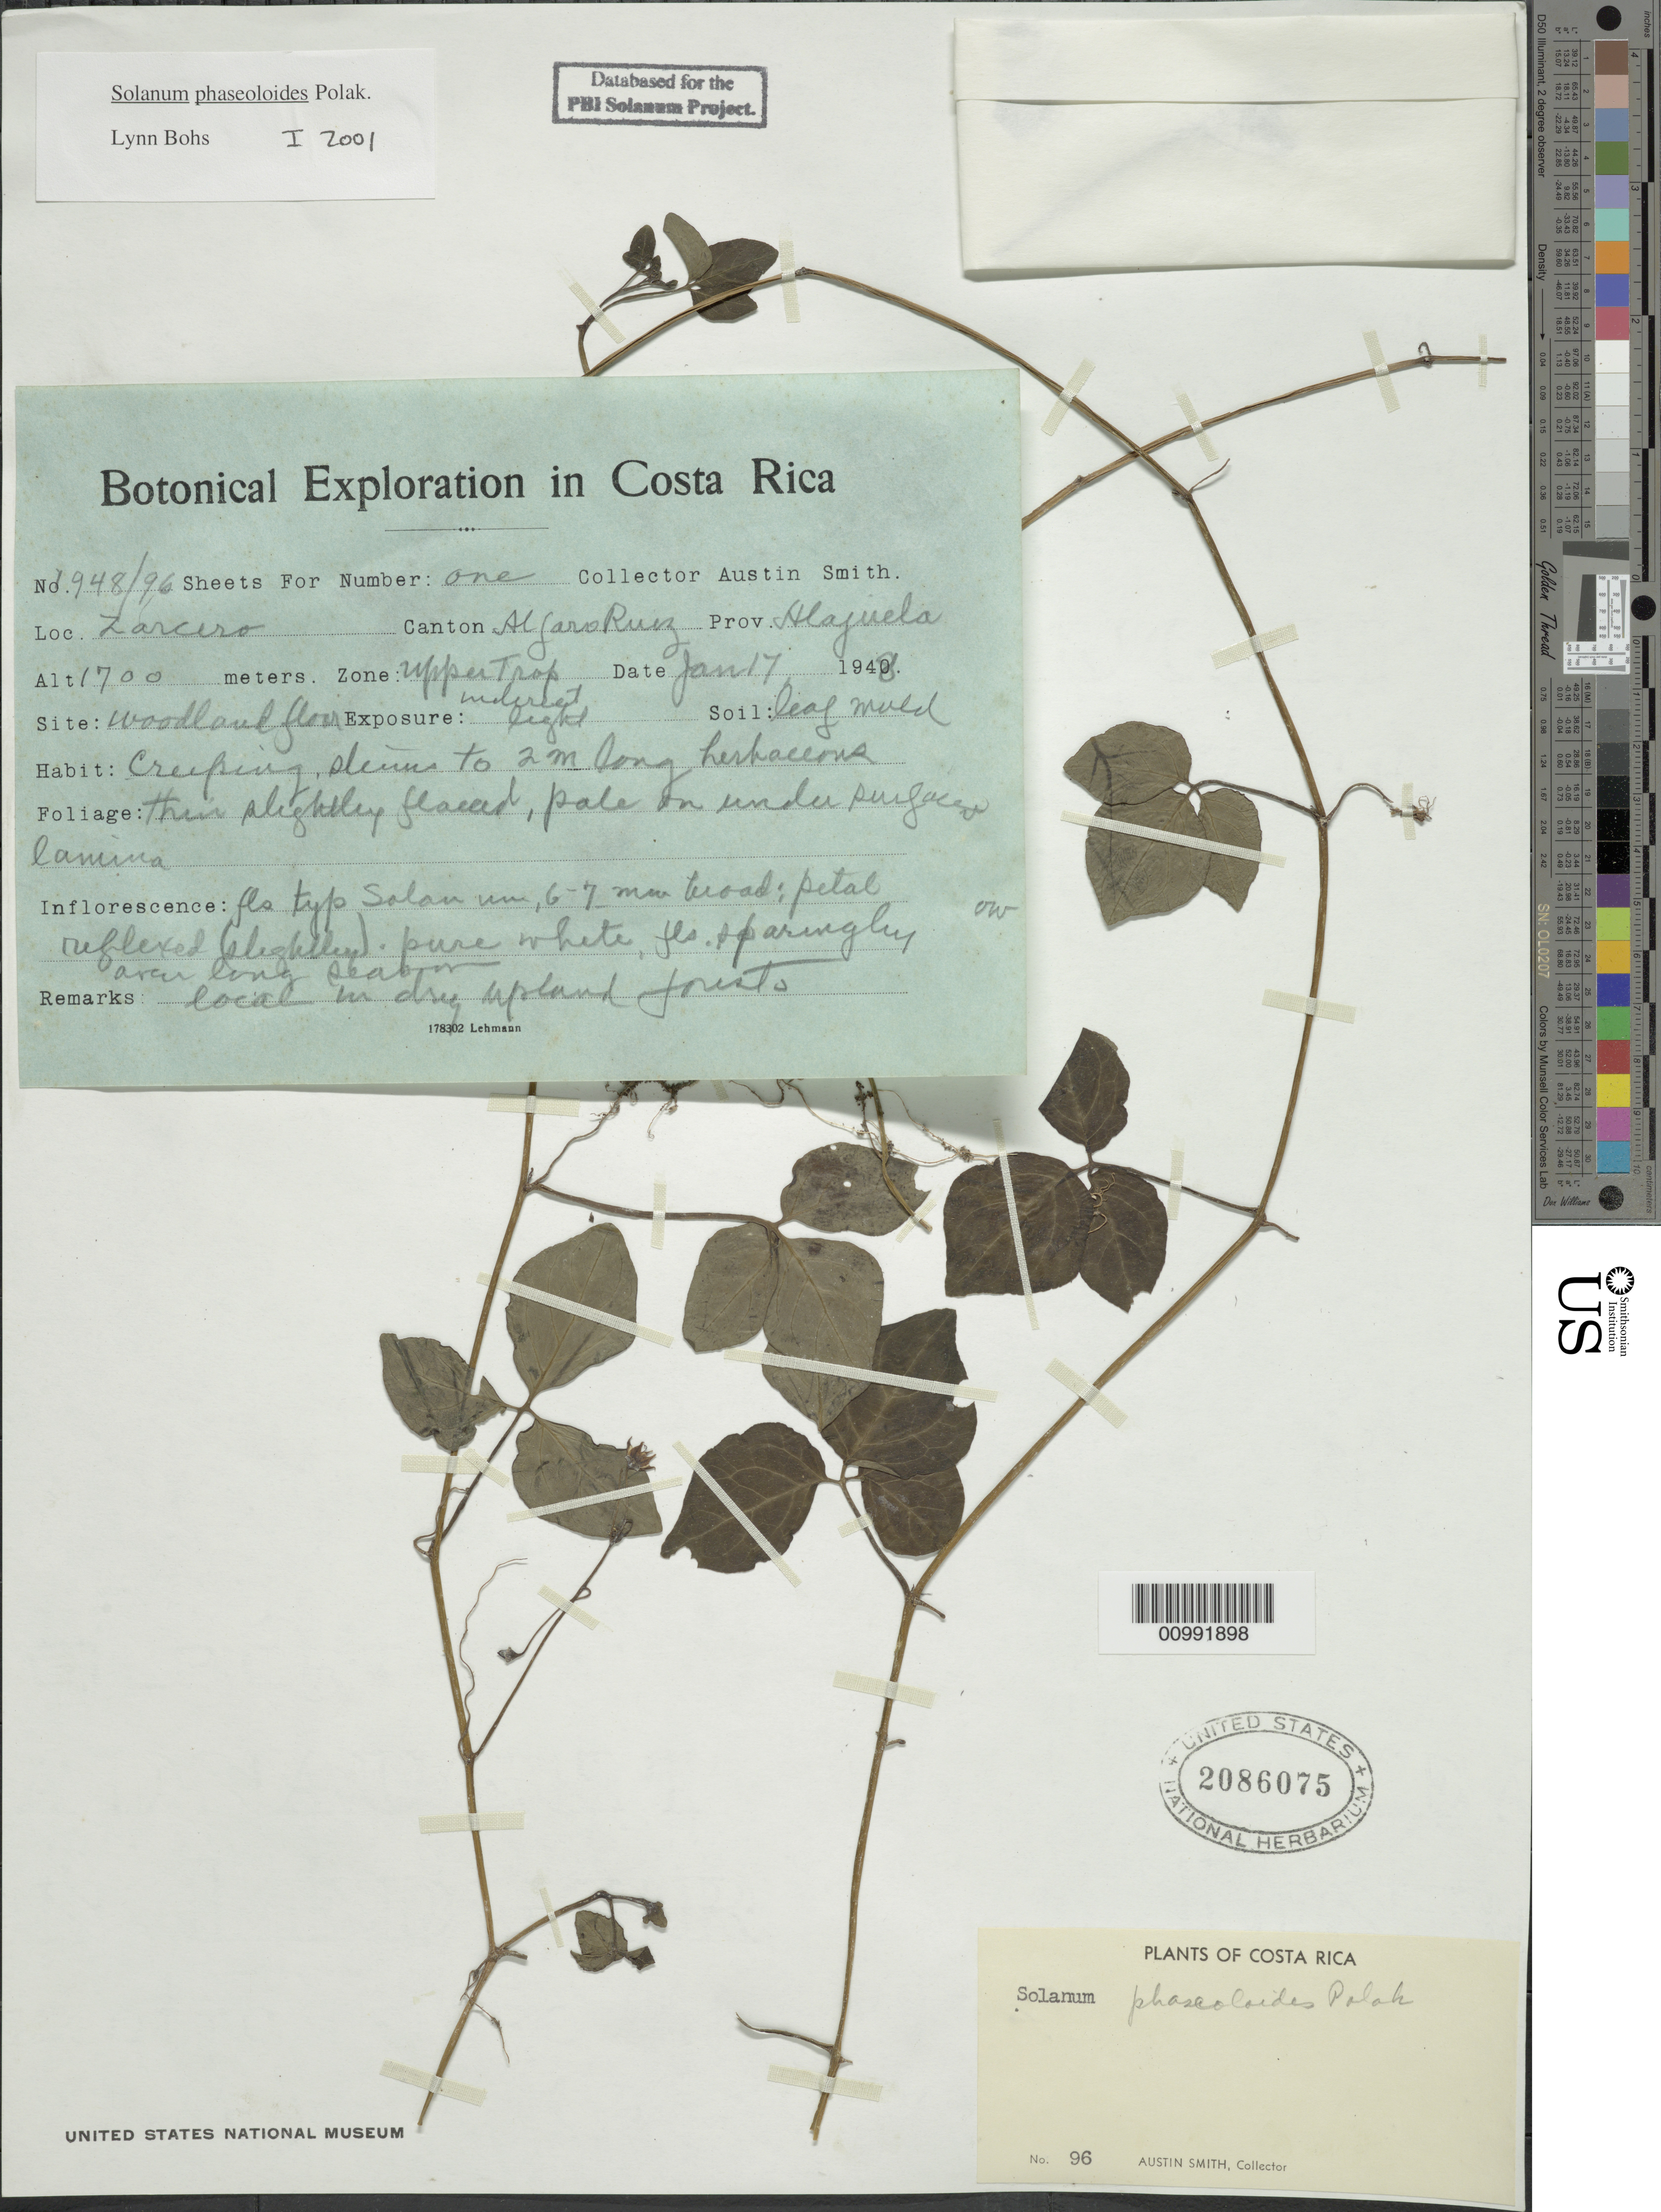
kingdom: Plantae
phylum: Tracheophyta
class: Magnoliopsida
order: Solanales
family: Solanaceae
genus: Solanum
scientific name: Solanum phaseoloides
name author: Pol.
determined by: Bohs, L. A.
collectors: Aust P. Smith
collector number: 1948-96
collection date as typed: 17 Jan 1948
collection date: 1948-01-17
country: Costa Rica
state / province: Alajuela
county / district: Alfaro Ruiz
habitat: Zone: upper tropical Site: Woodland floor Exposure: moderate light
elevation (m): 1700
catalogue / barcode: US 2086075